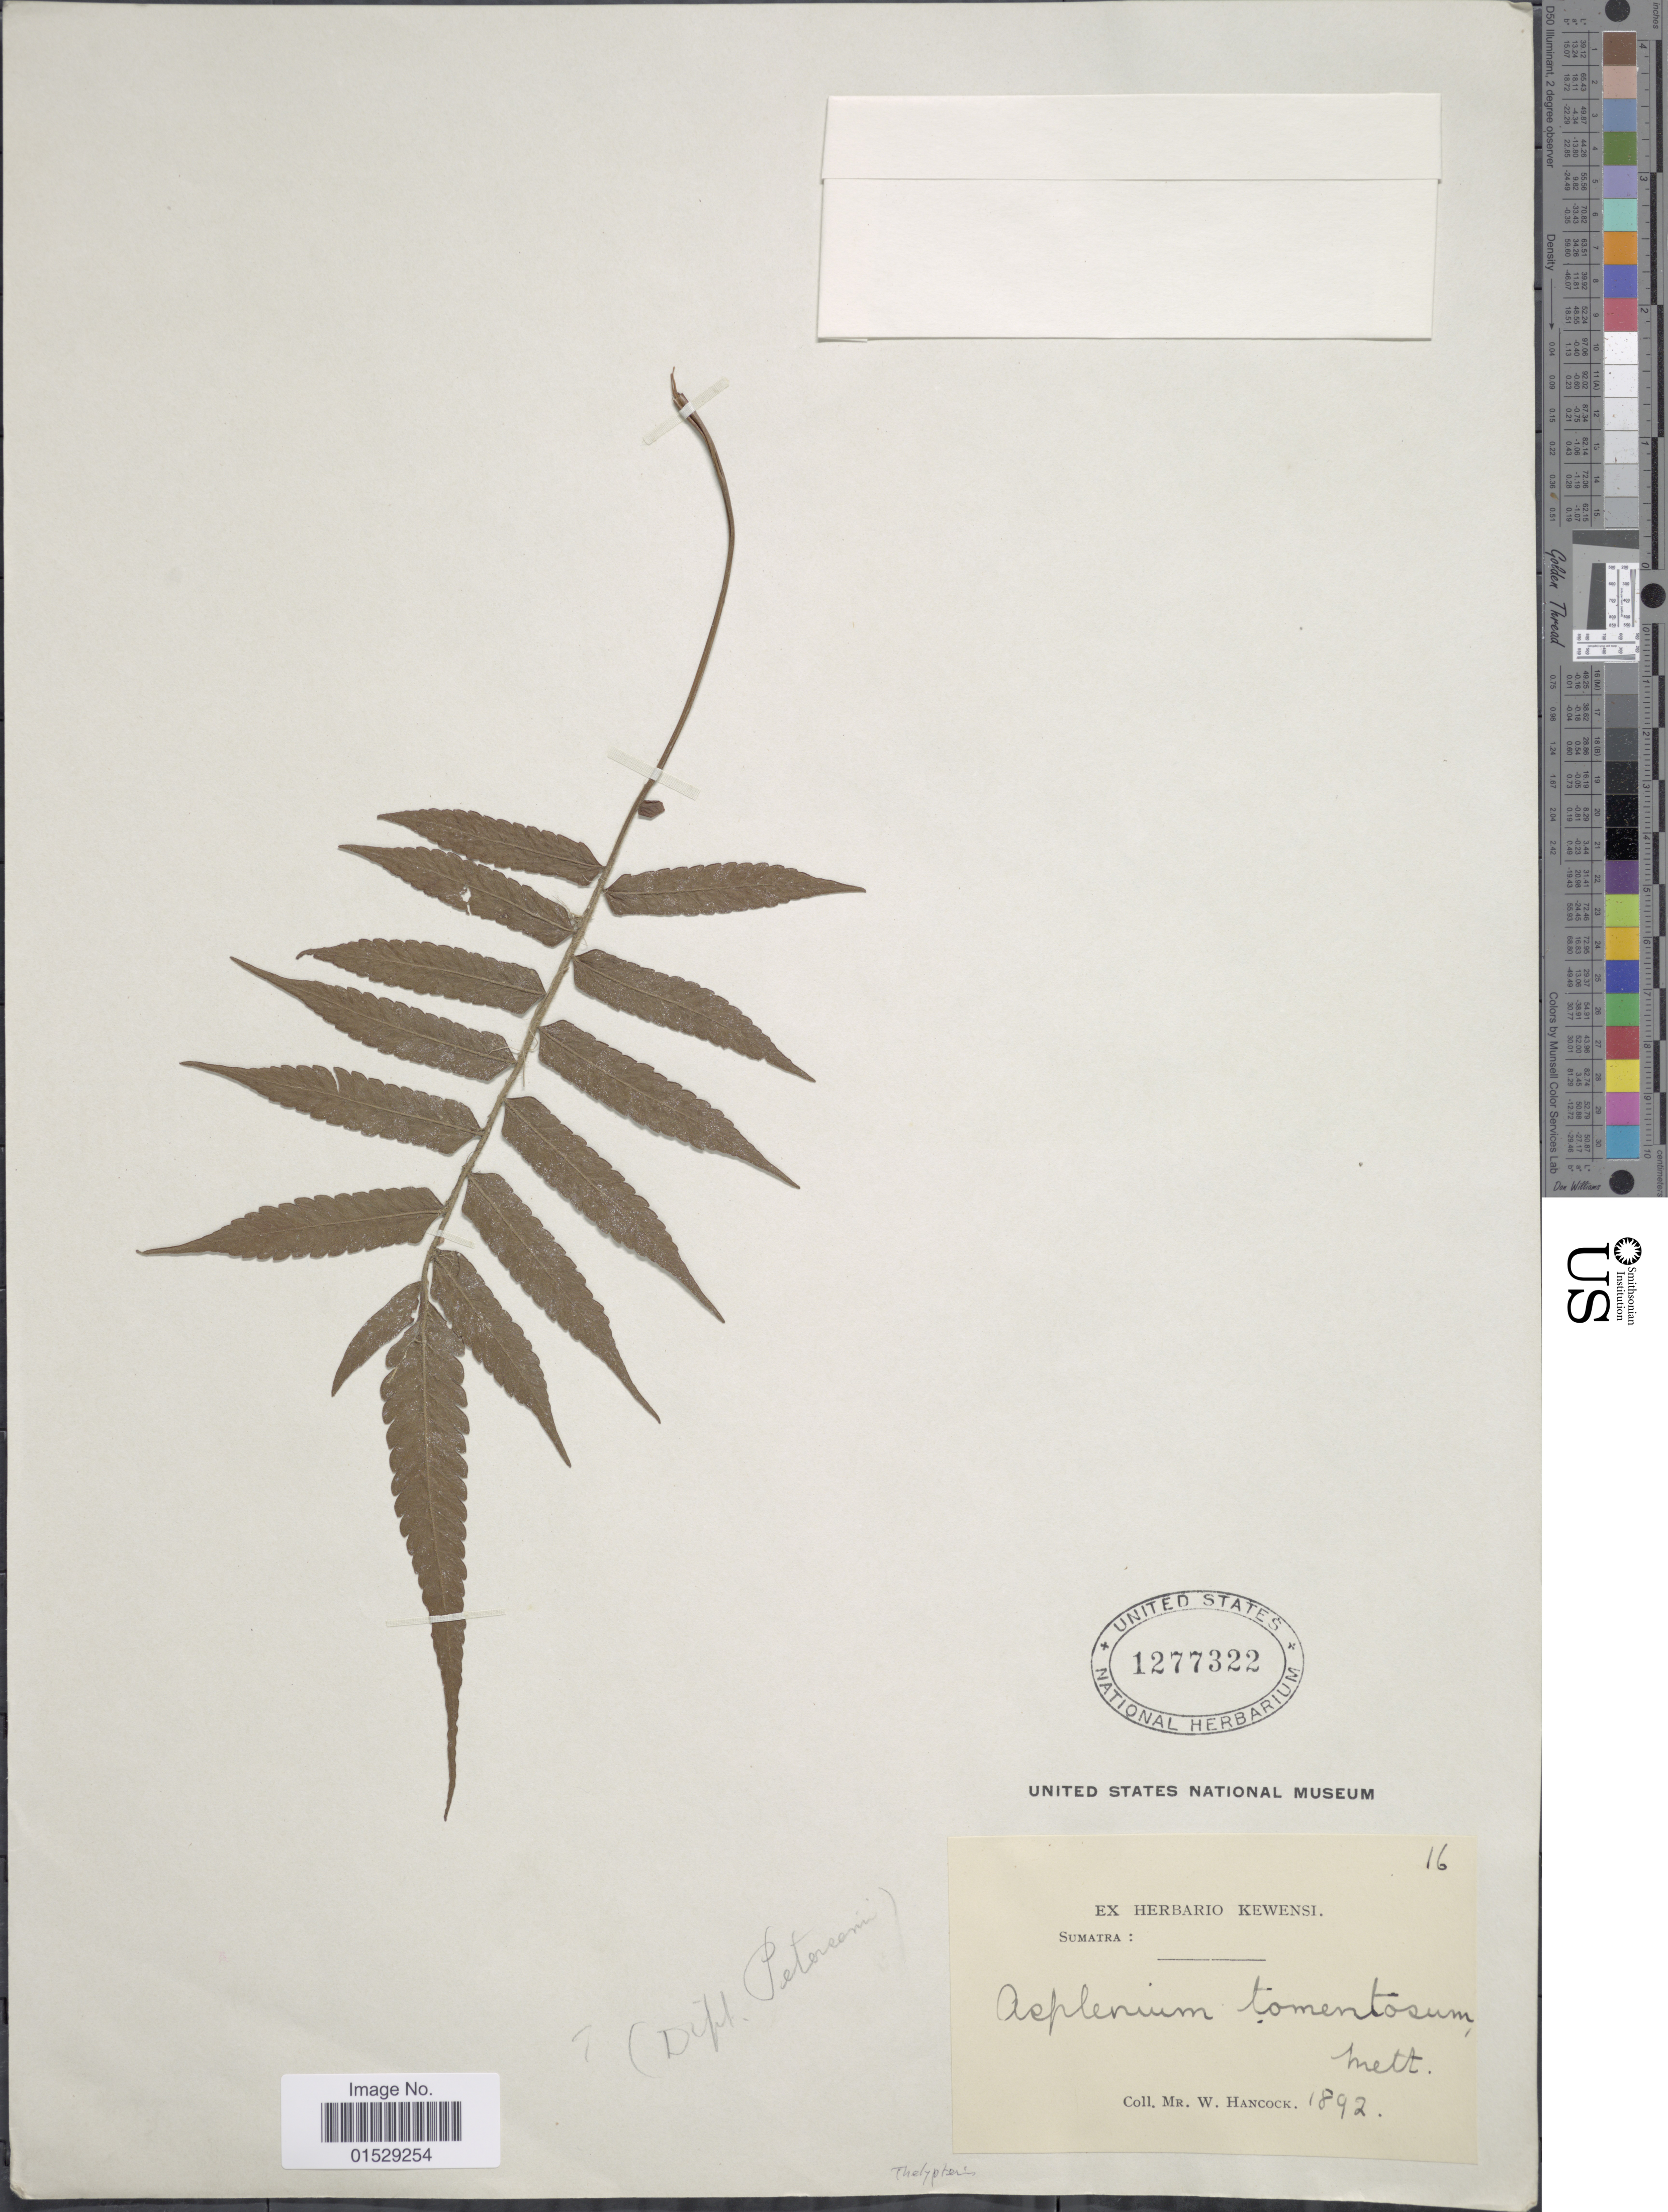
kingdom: Plantae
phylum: Tracheophyta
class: Polypodiopsida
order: Polypodiales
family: Athyriaceae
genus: Deparia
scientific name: Deparia petersenii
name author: (Kunze) M. Kato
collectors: W. Hancock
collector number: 16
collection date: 1892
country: Indonesia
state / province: Sumatra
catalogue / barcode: US 1277322